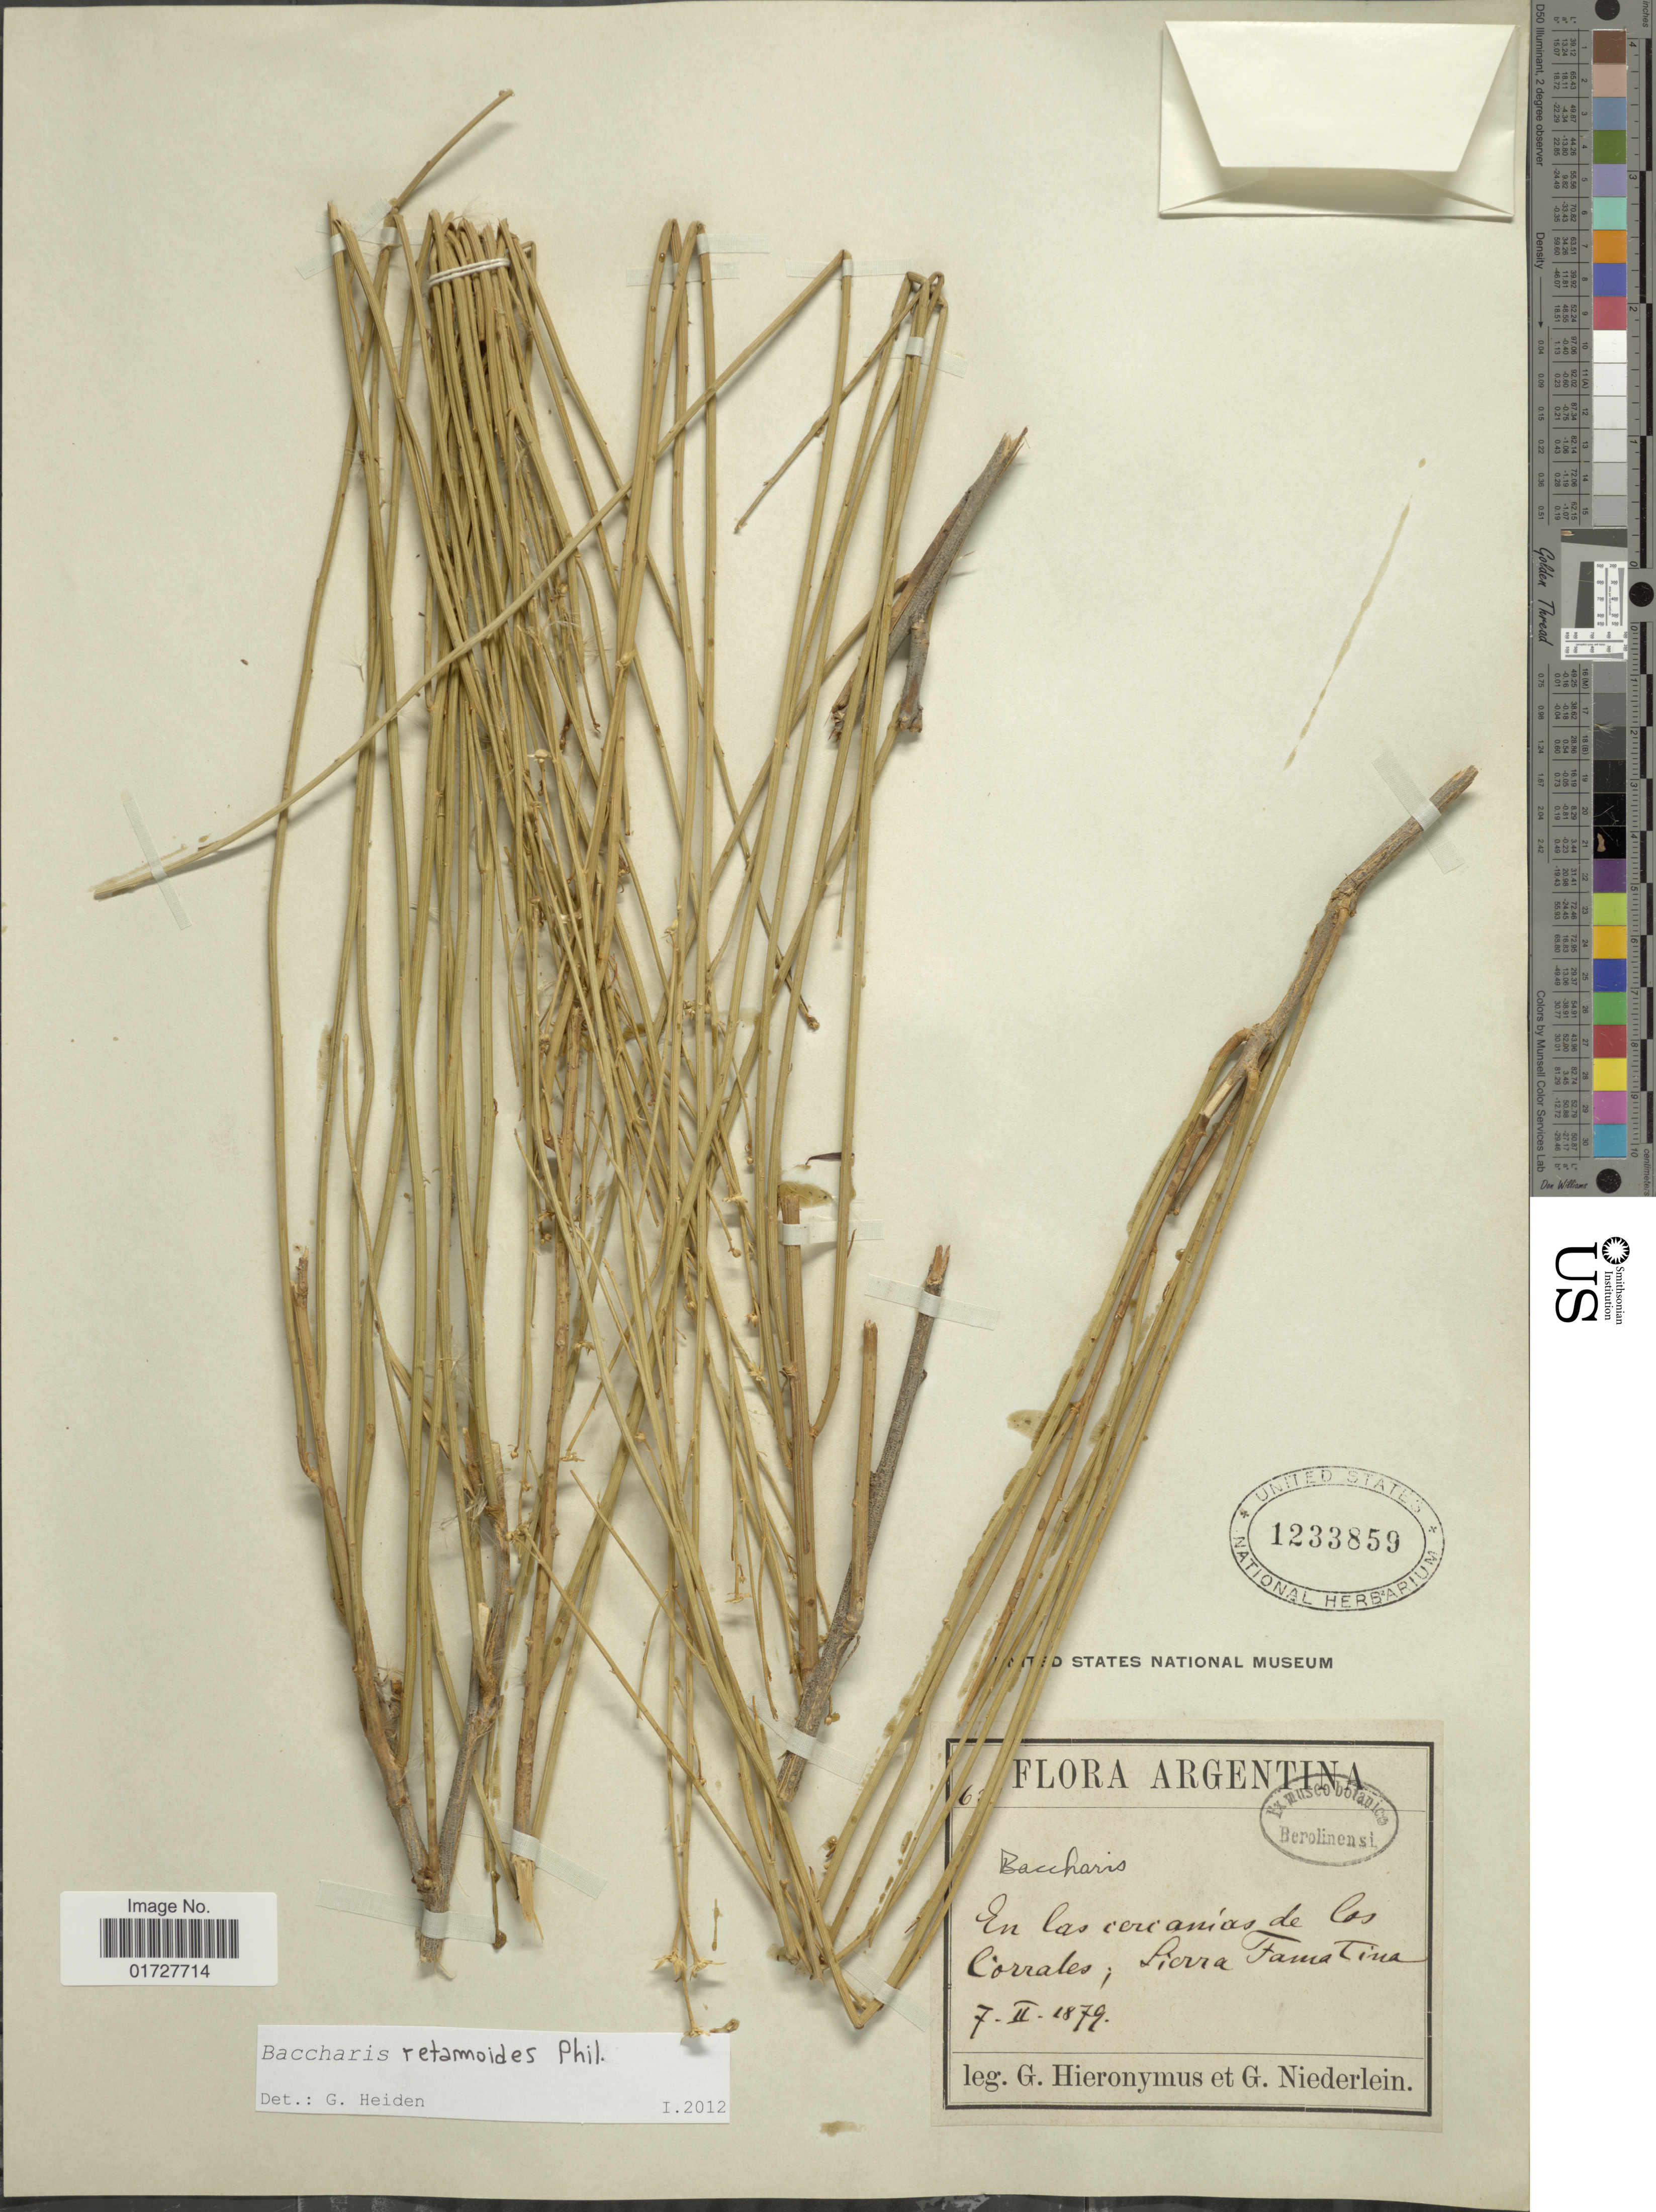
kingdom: Plantae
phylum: Tracheophyta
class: Magnoliopsida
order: Asterales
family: Asteraceae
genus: Baccharis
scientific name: Baccharis retamoides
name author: Phil.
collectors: G. H. Hieronymus & G. Niederlein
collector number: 6!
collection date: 1879-02-07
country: Argentina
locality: En las cercanias de los Corrales, Sierra Famatina.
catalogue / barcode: US 1233859